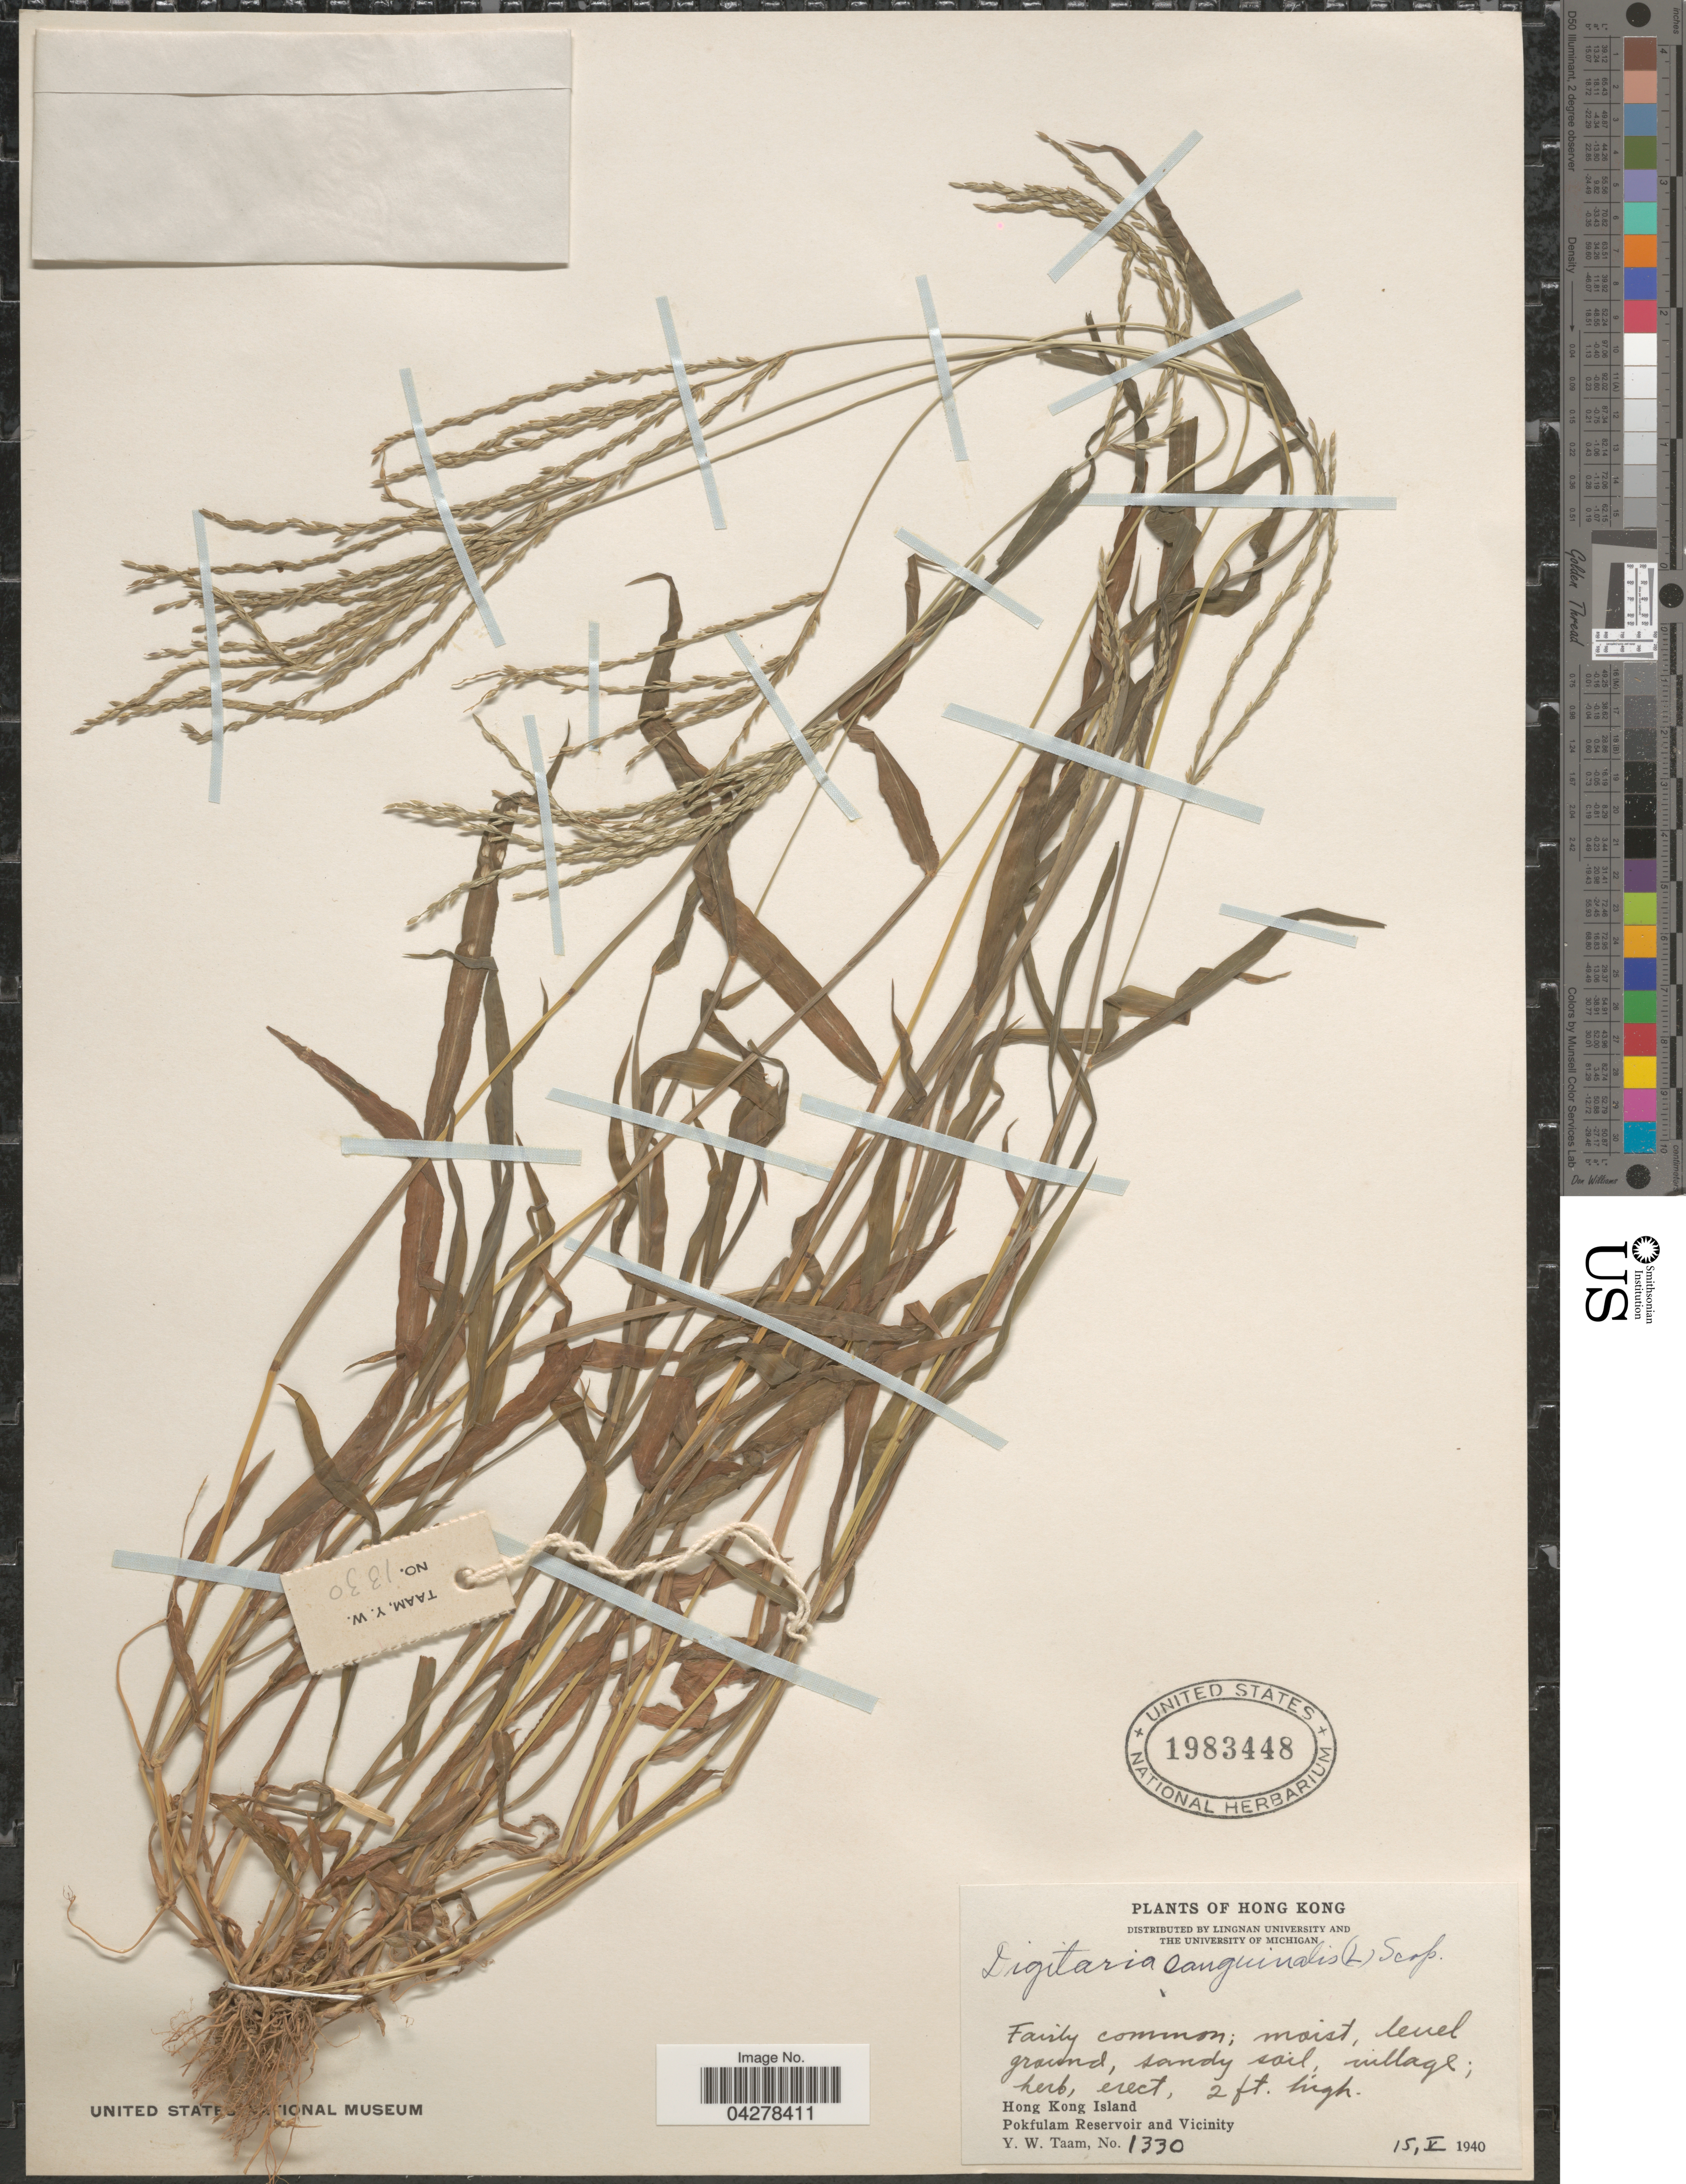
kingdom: Plantae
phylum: Tracheophyta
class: Liliopsida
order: Poales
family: Poaceae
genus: Digitaria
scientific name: Digitaria sanguinalis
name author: (L.) Scop.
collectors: Y. W. Taam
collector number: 1330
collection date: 1940-05-15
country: China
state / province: Hong Kong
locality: Hong Kong Island. Pokfulam Reservoir and Vicinity.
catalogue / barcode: US 1983448